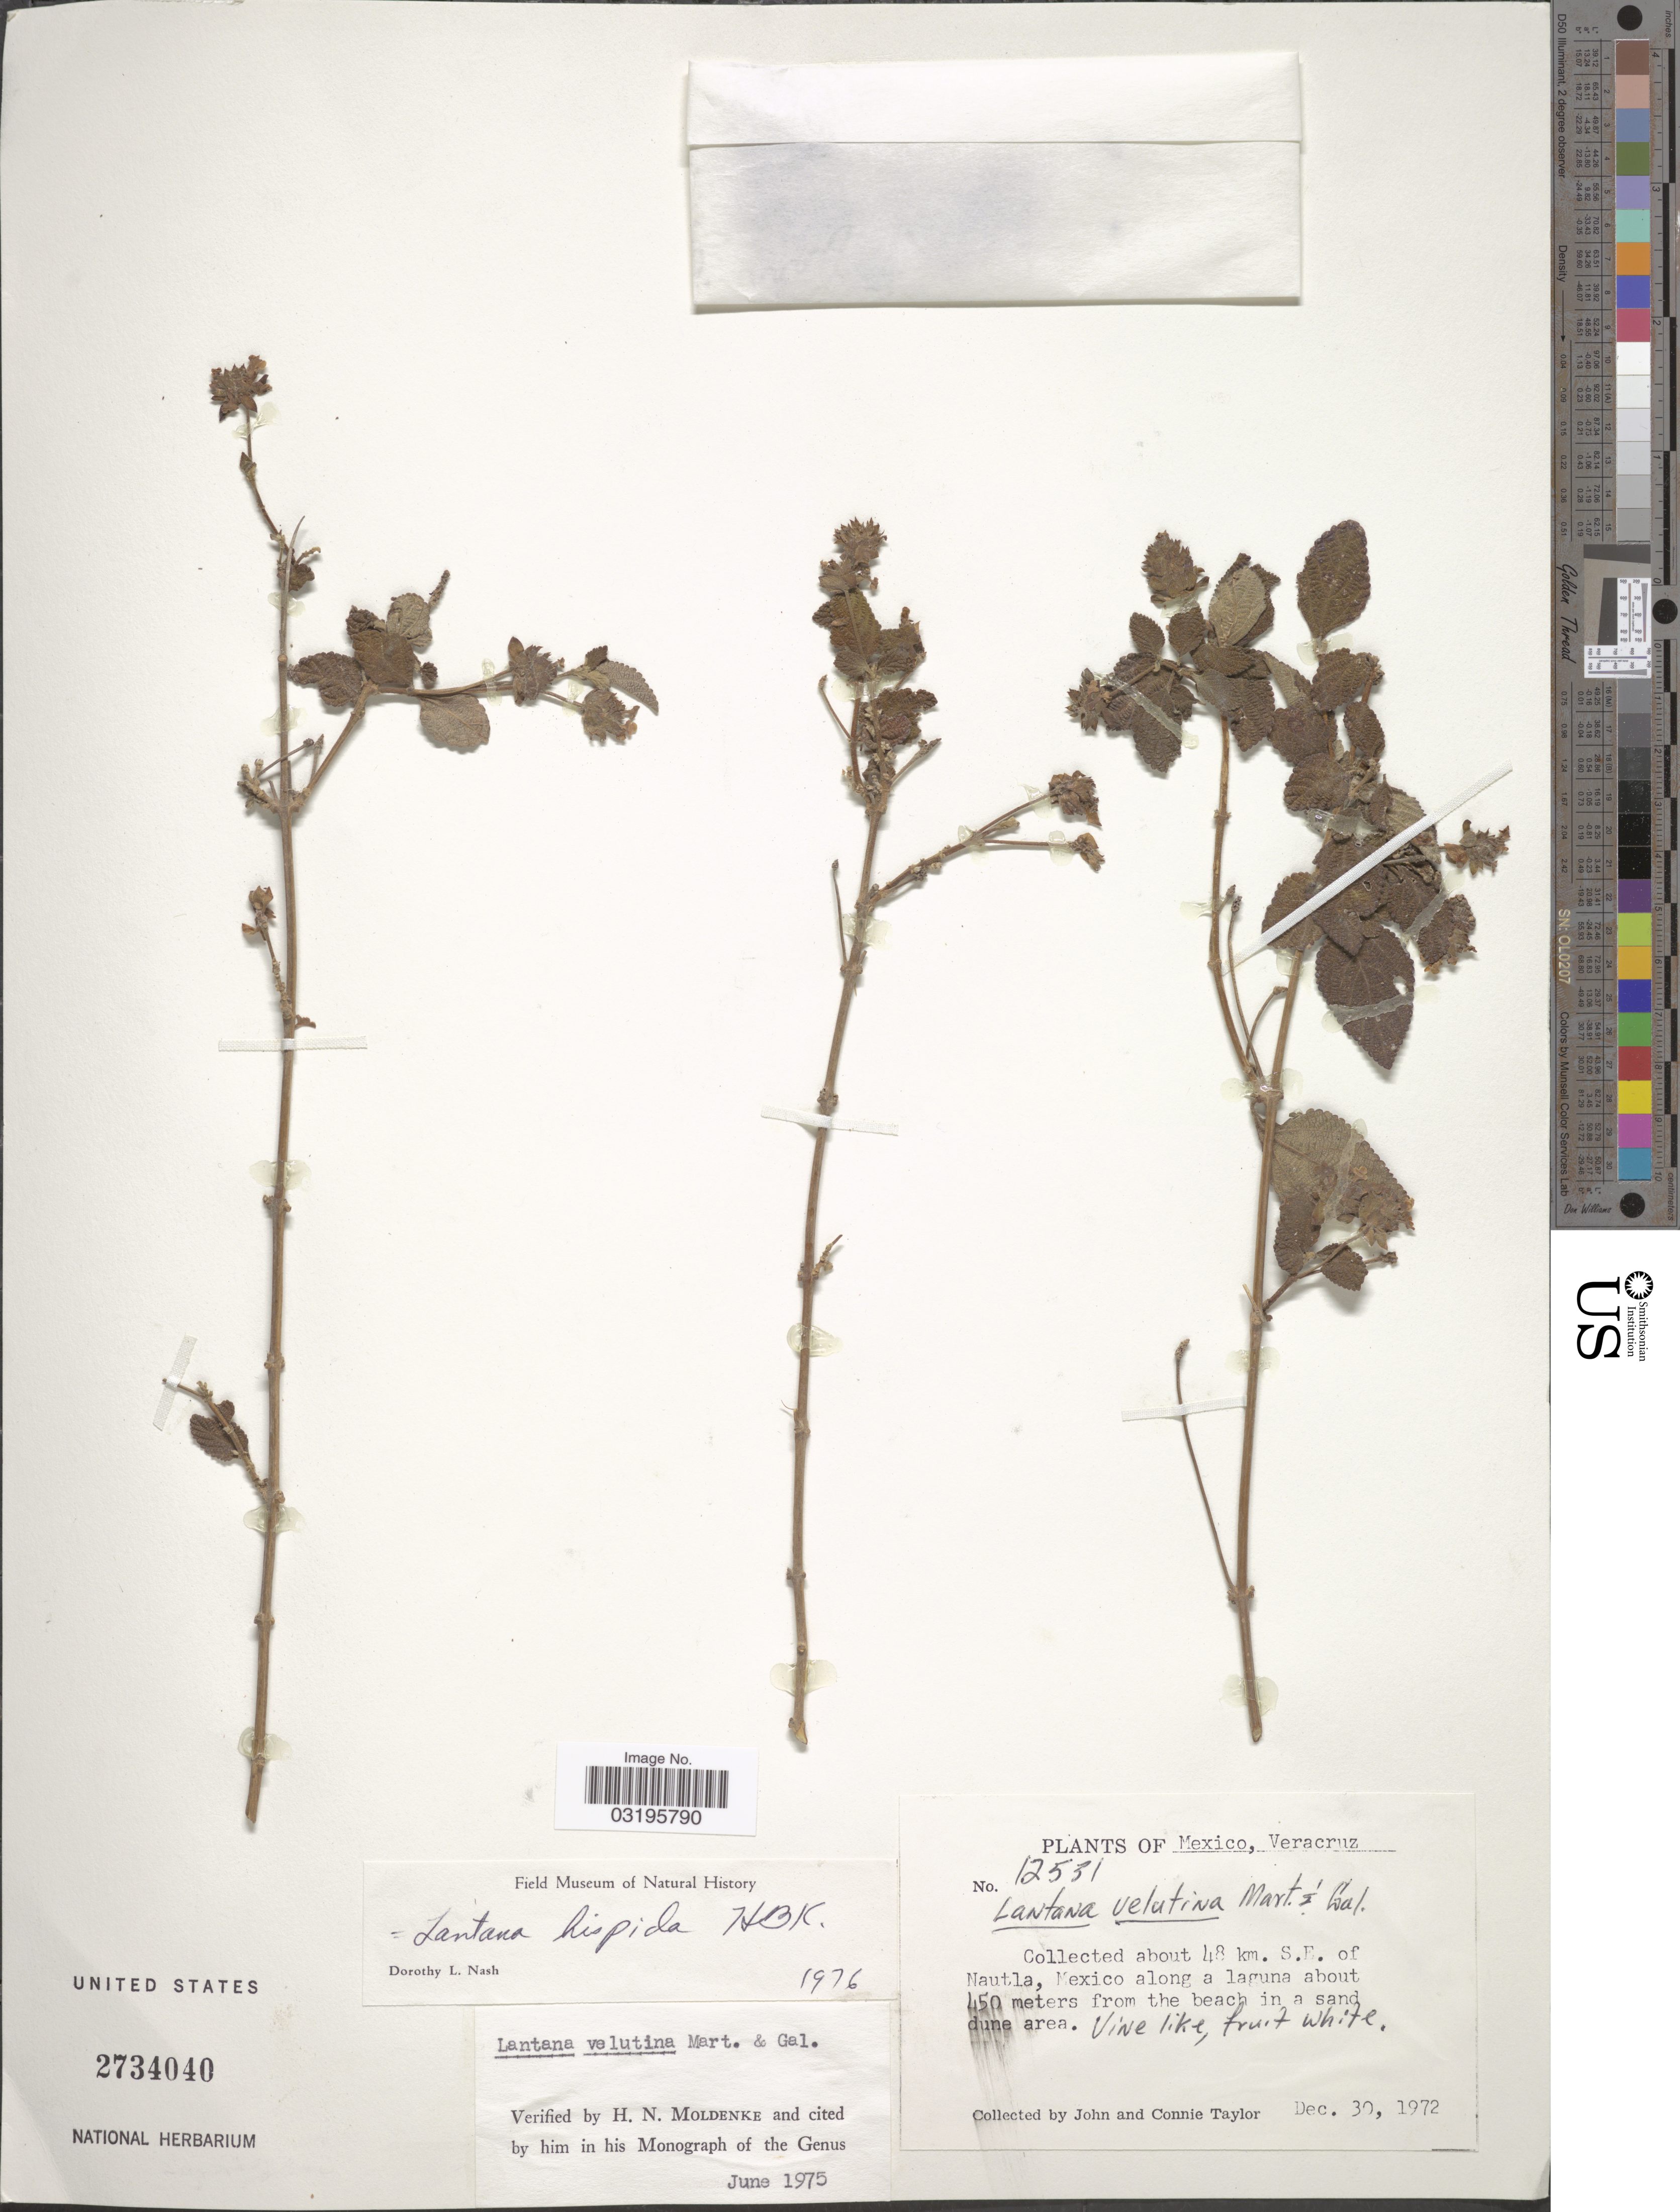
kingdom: Plantae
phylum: Tracheophyta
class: Magnoliopsida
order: Lamiales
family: Verbenaceae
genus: Lantana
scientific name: Lantana velutina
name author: M. Martens & Galeotti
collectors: J. Taylor & C. Taylor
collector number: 12531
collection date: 1972-12-30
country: Mexico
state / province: Veracruz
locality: Veracruz. About 48 km. S.E. of Nautla, Mexico along a laguna about 450 meters [unsure placement] from the beach in a sand dune area.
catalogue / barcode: US 2734040